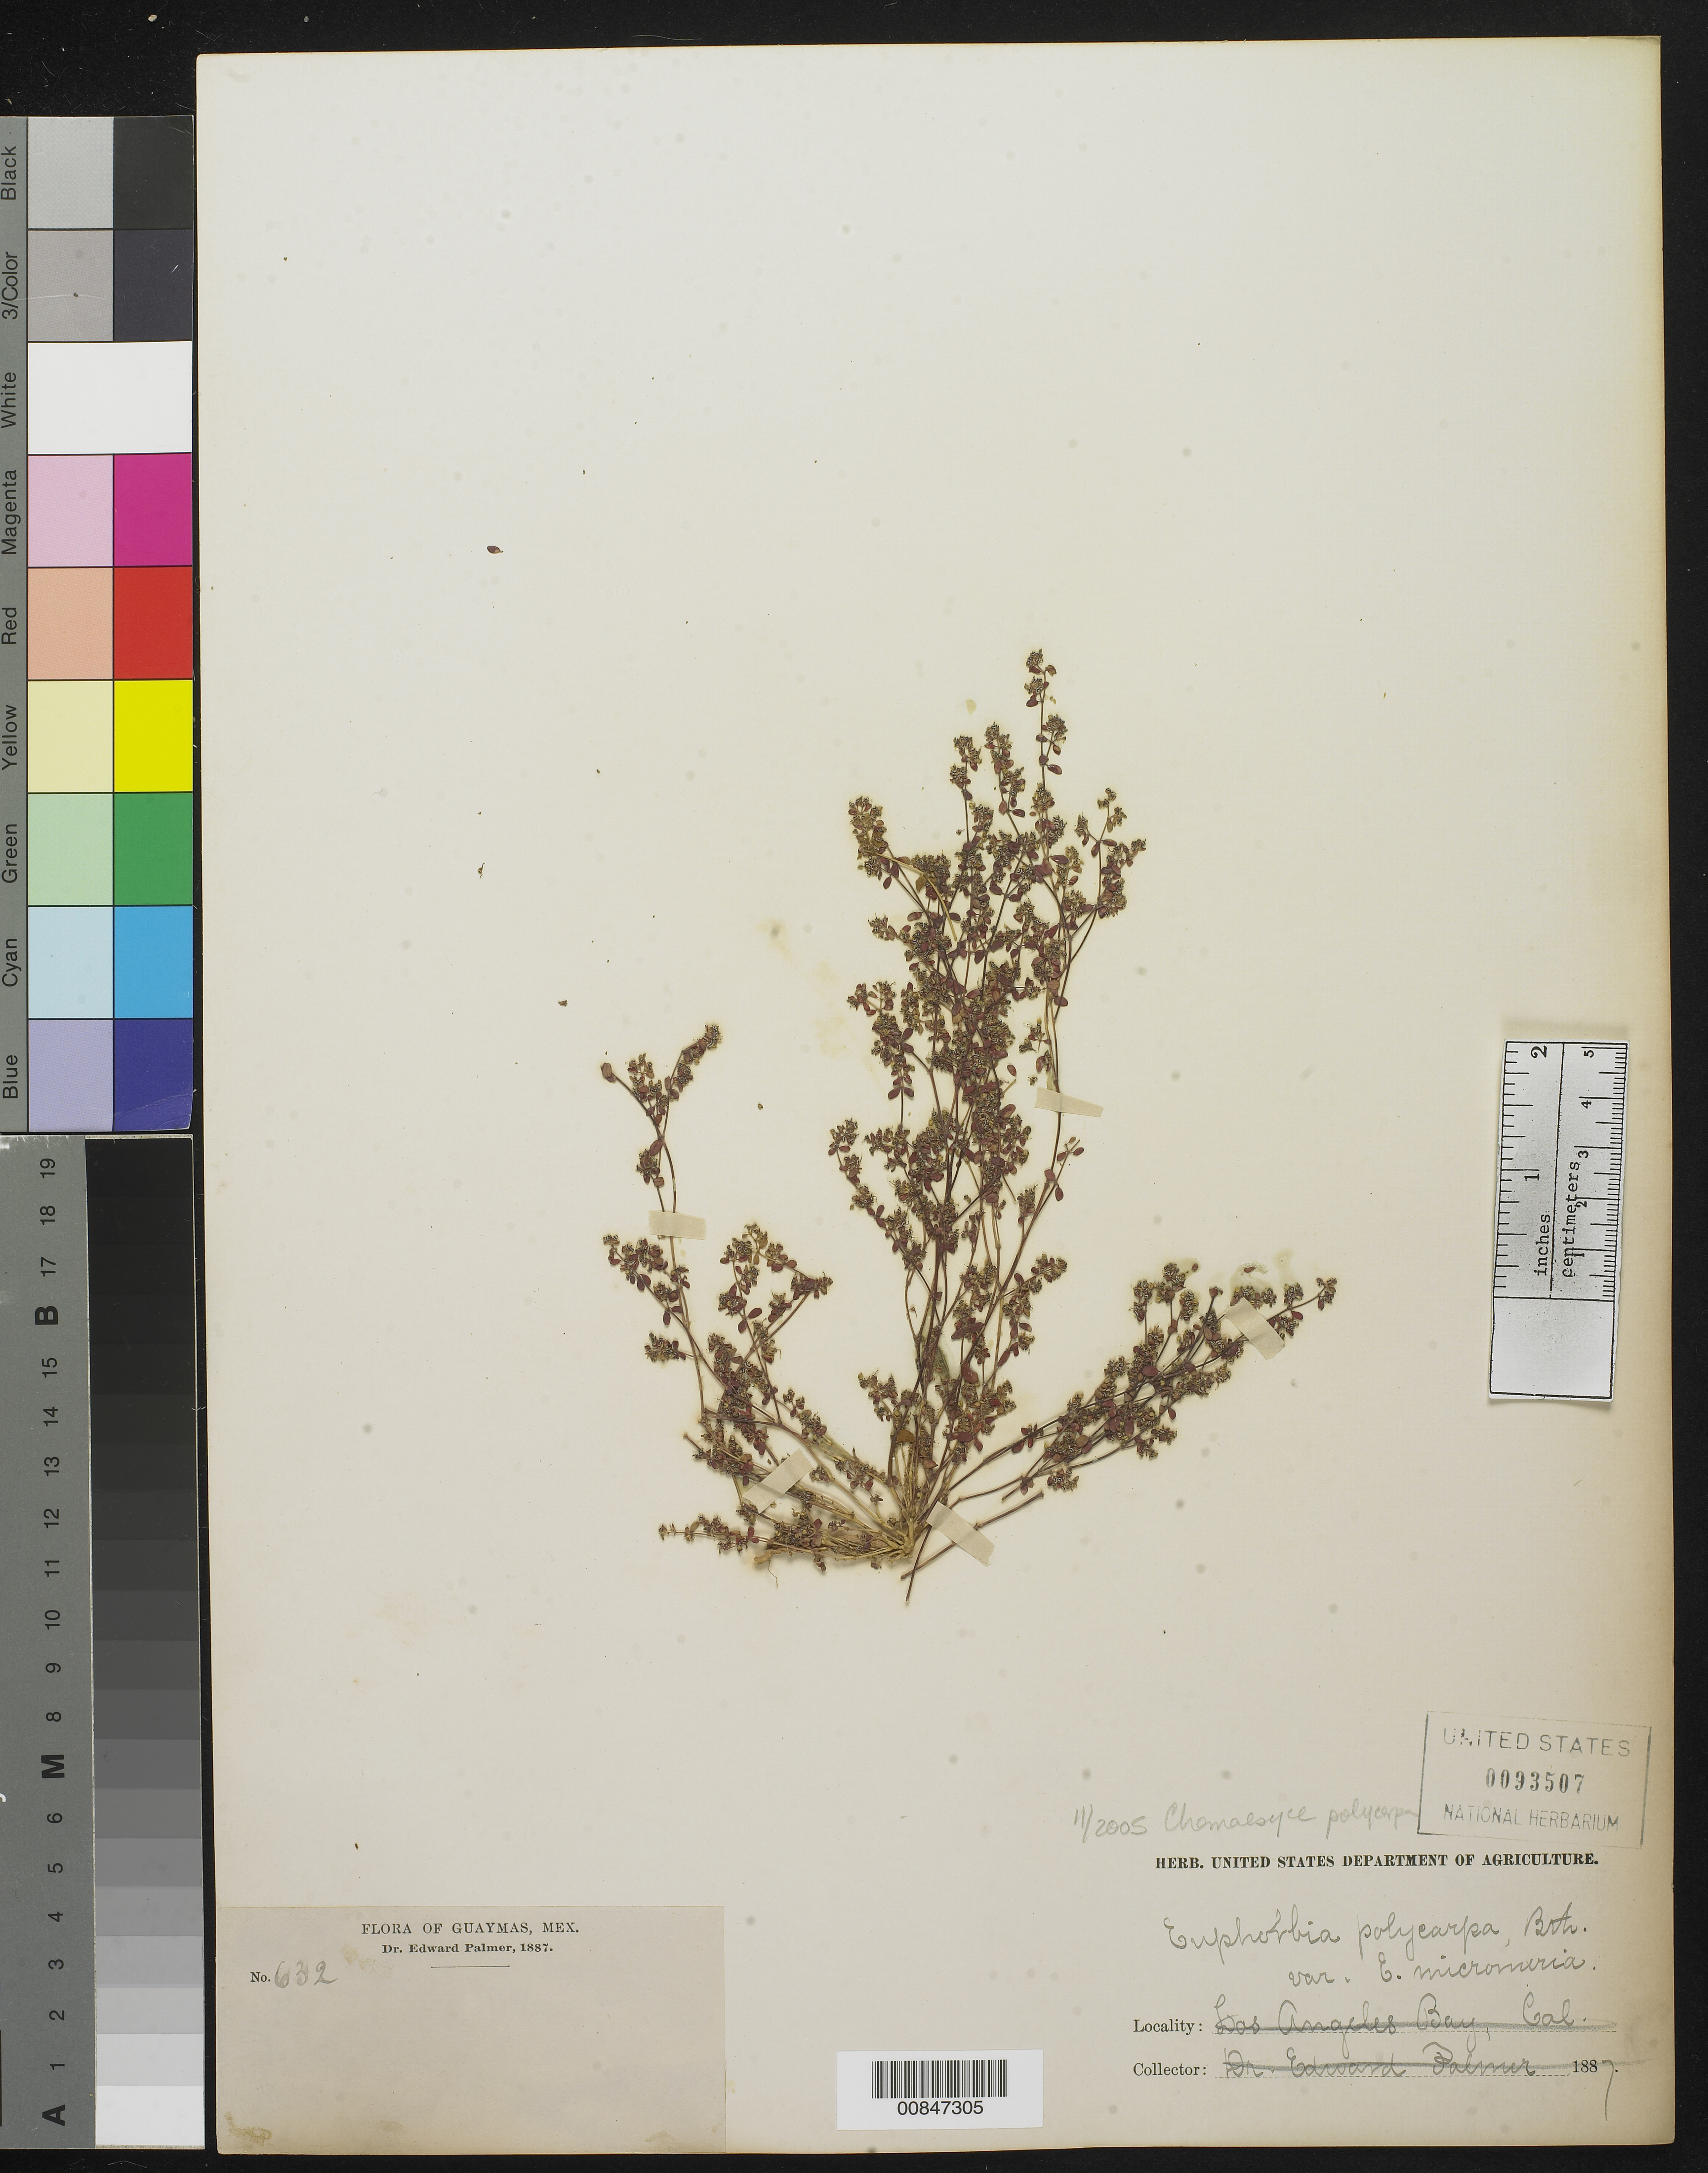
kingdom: Plantae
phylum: Tracheophyta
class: Magnoliopsida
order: Malpighiales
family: Euphorbiaceae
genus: Euphorbia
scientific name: Euphorbia polycarpa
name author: Benth.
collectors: E. Palmer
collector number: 632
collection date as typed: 1887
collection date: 1887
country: Mexico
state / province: Sonora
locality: Guaymas, Sonora.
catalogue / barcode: US 93507